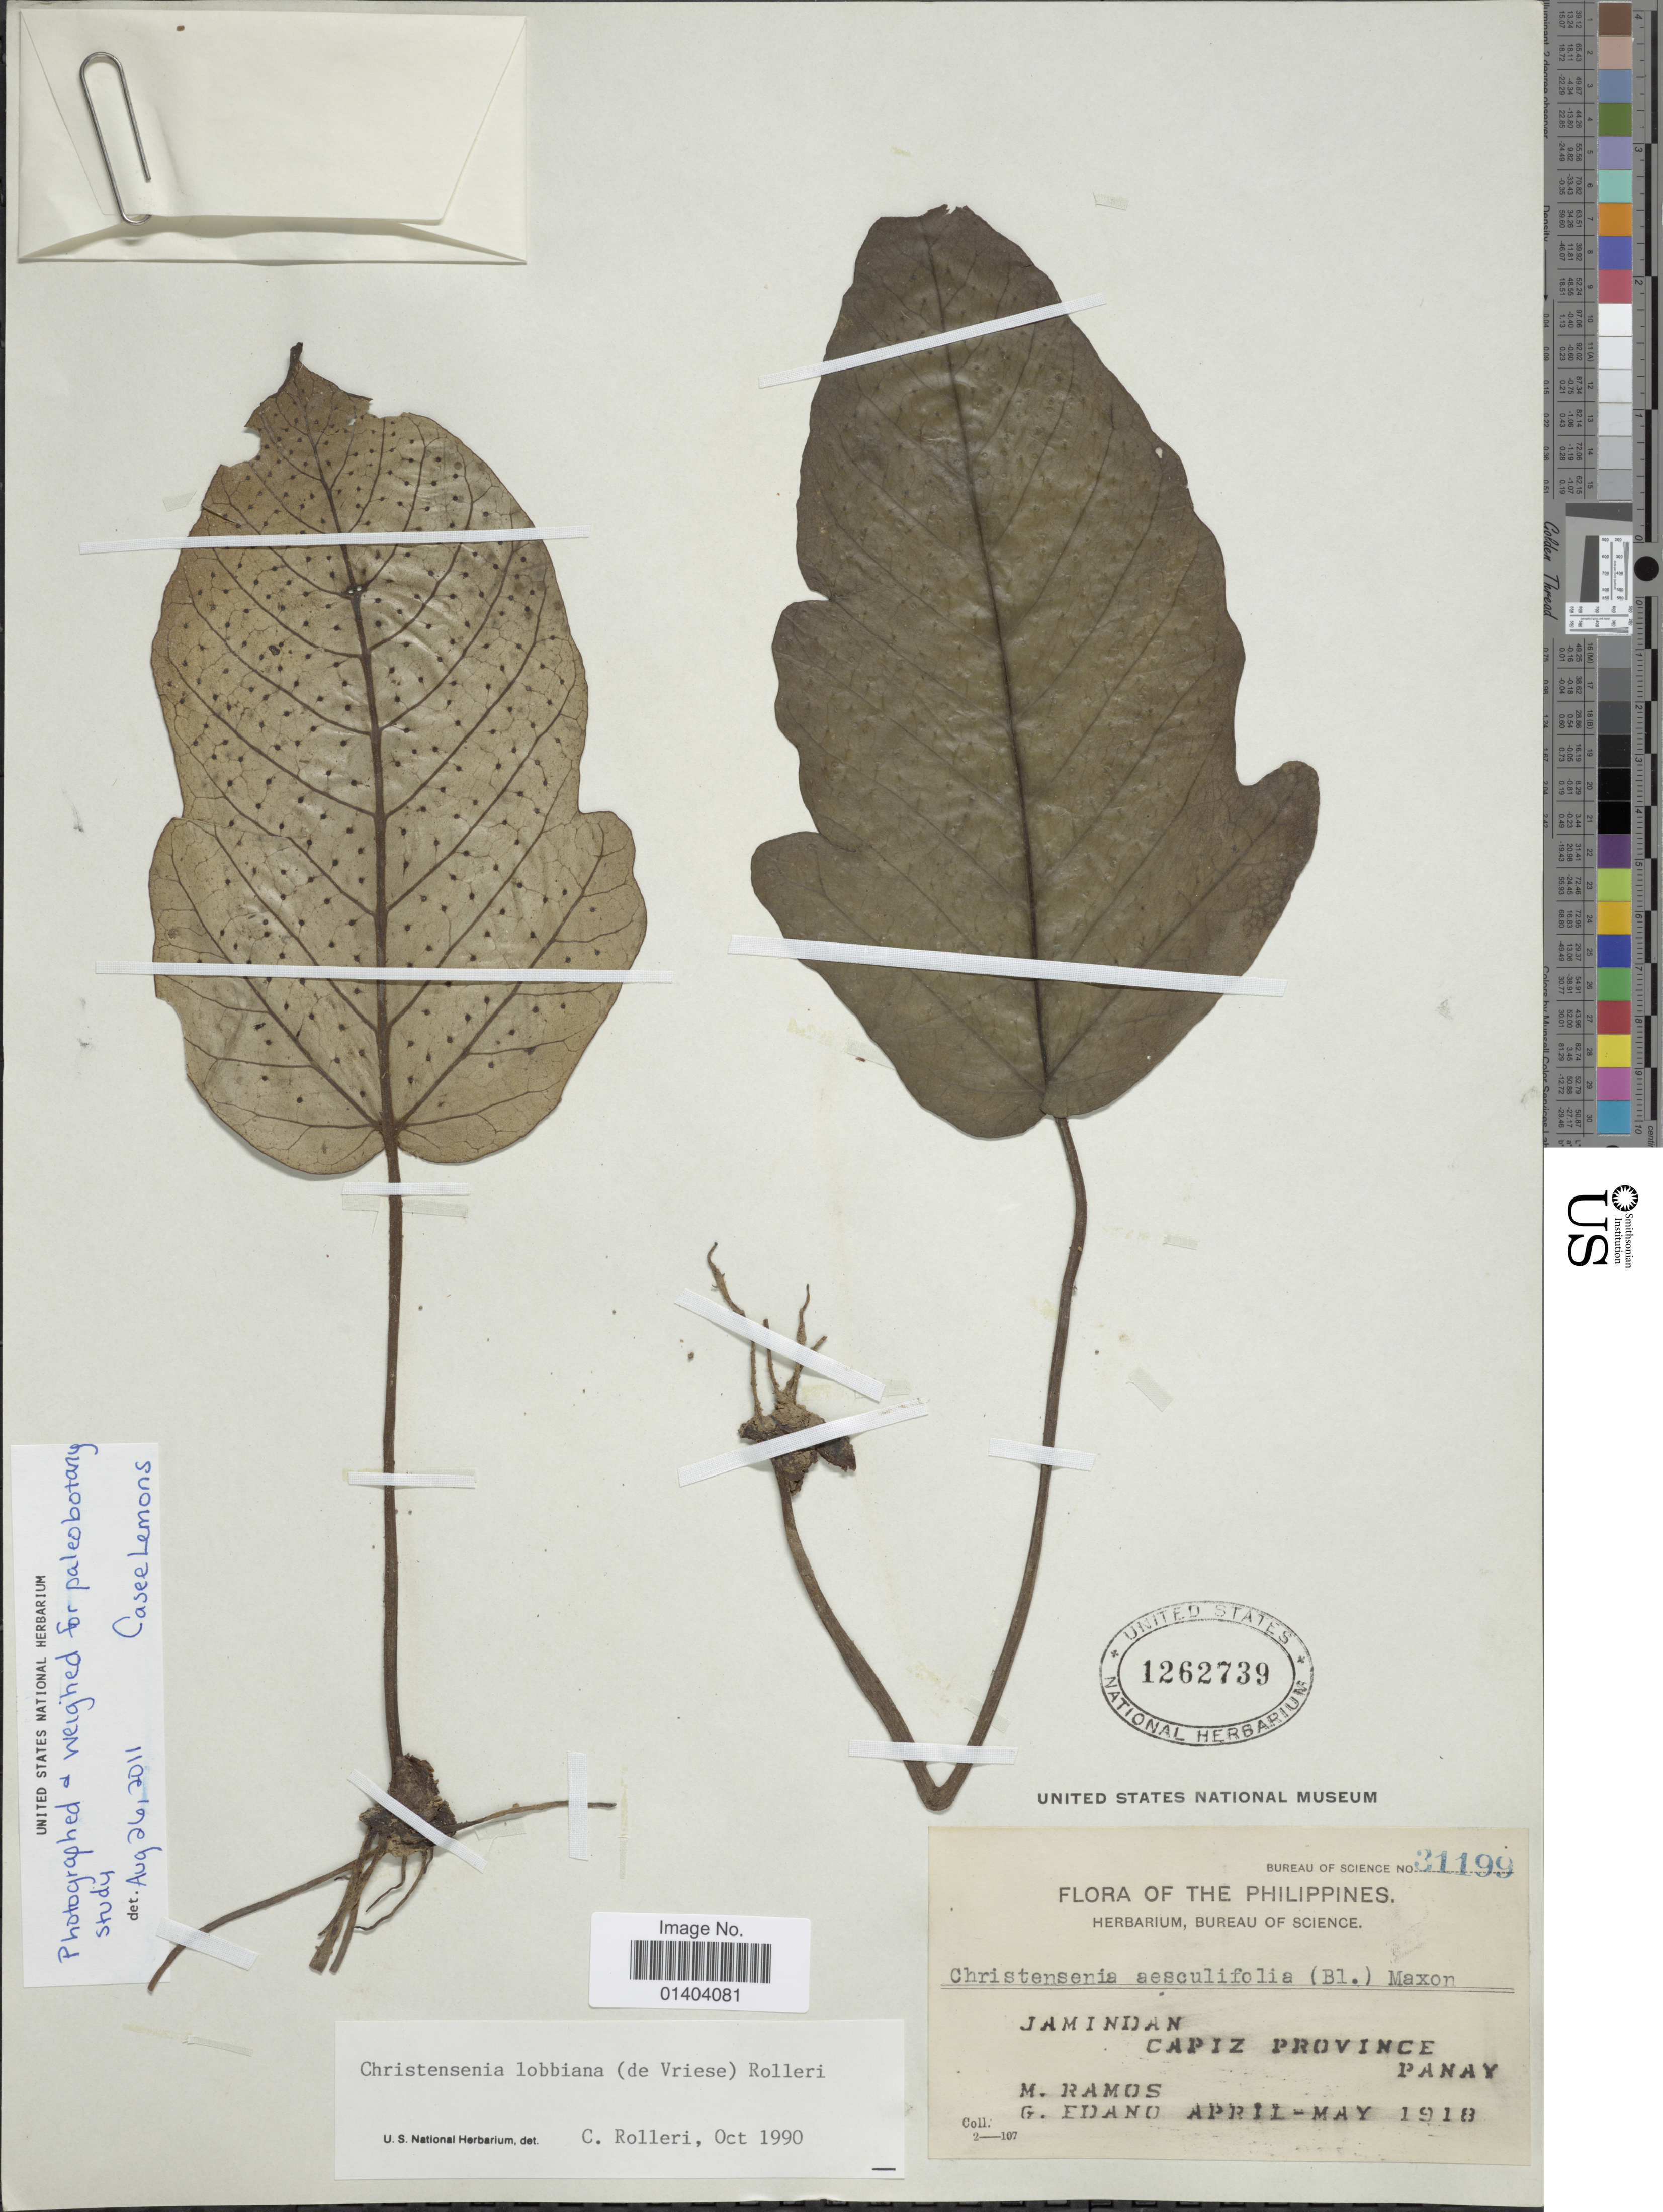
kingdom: Plantae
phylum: Tracheophyta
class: Polypodiopsida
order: Marattiales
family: Marattiaceae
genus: Christensenia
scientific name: Christensenia lobbiana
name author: (de Vriese) Rolleri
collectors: M. Ramos & G. Edaño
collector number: Bureau of Science 31199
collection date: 1918-04/1918-05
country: Philippines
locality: Jamindan capiz province Panay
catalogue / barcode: US 1262739